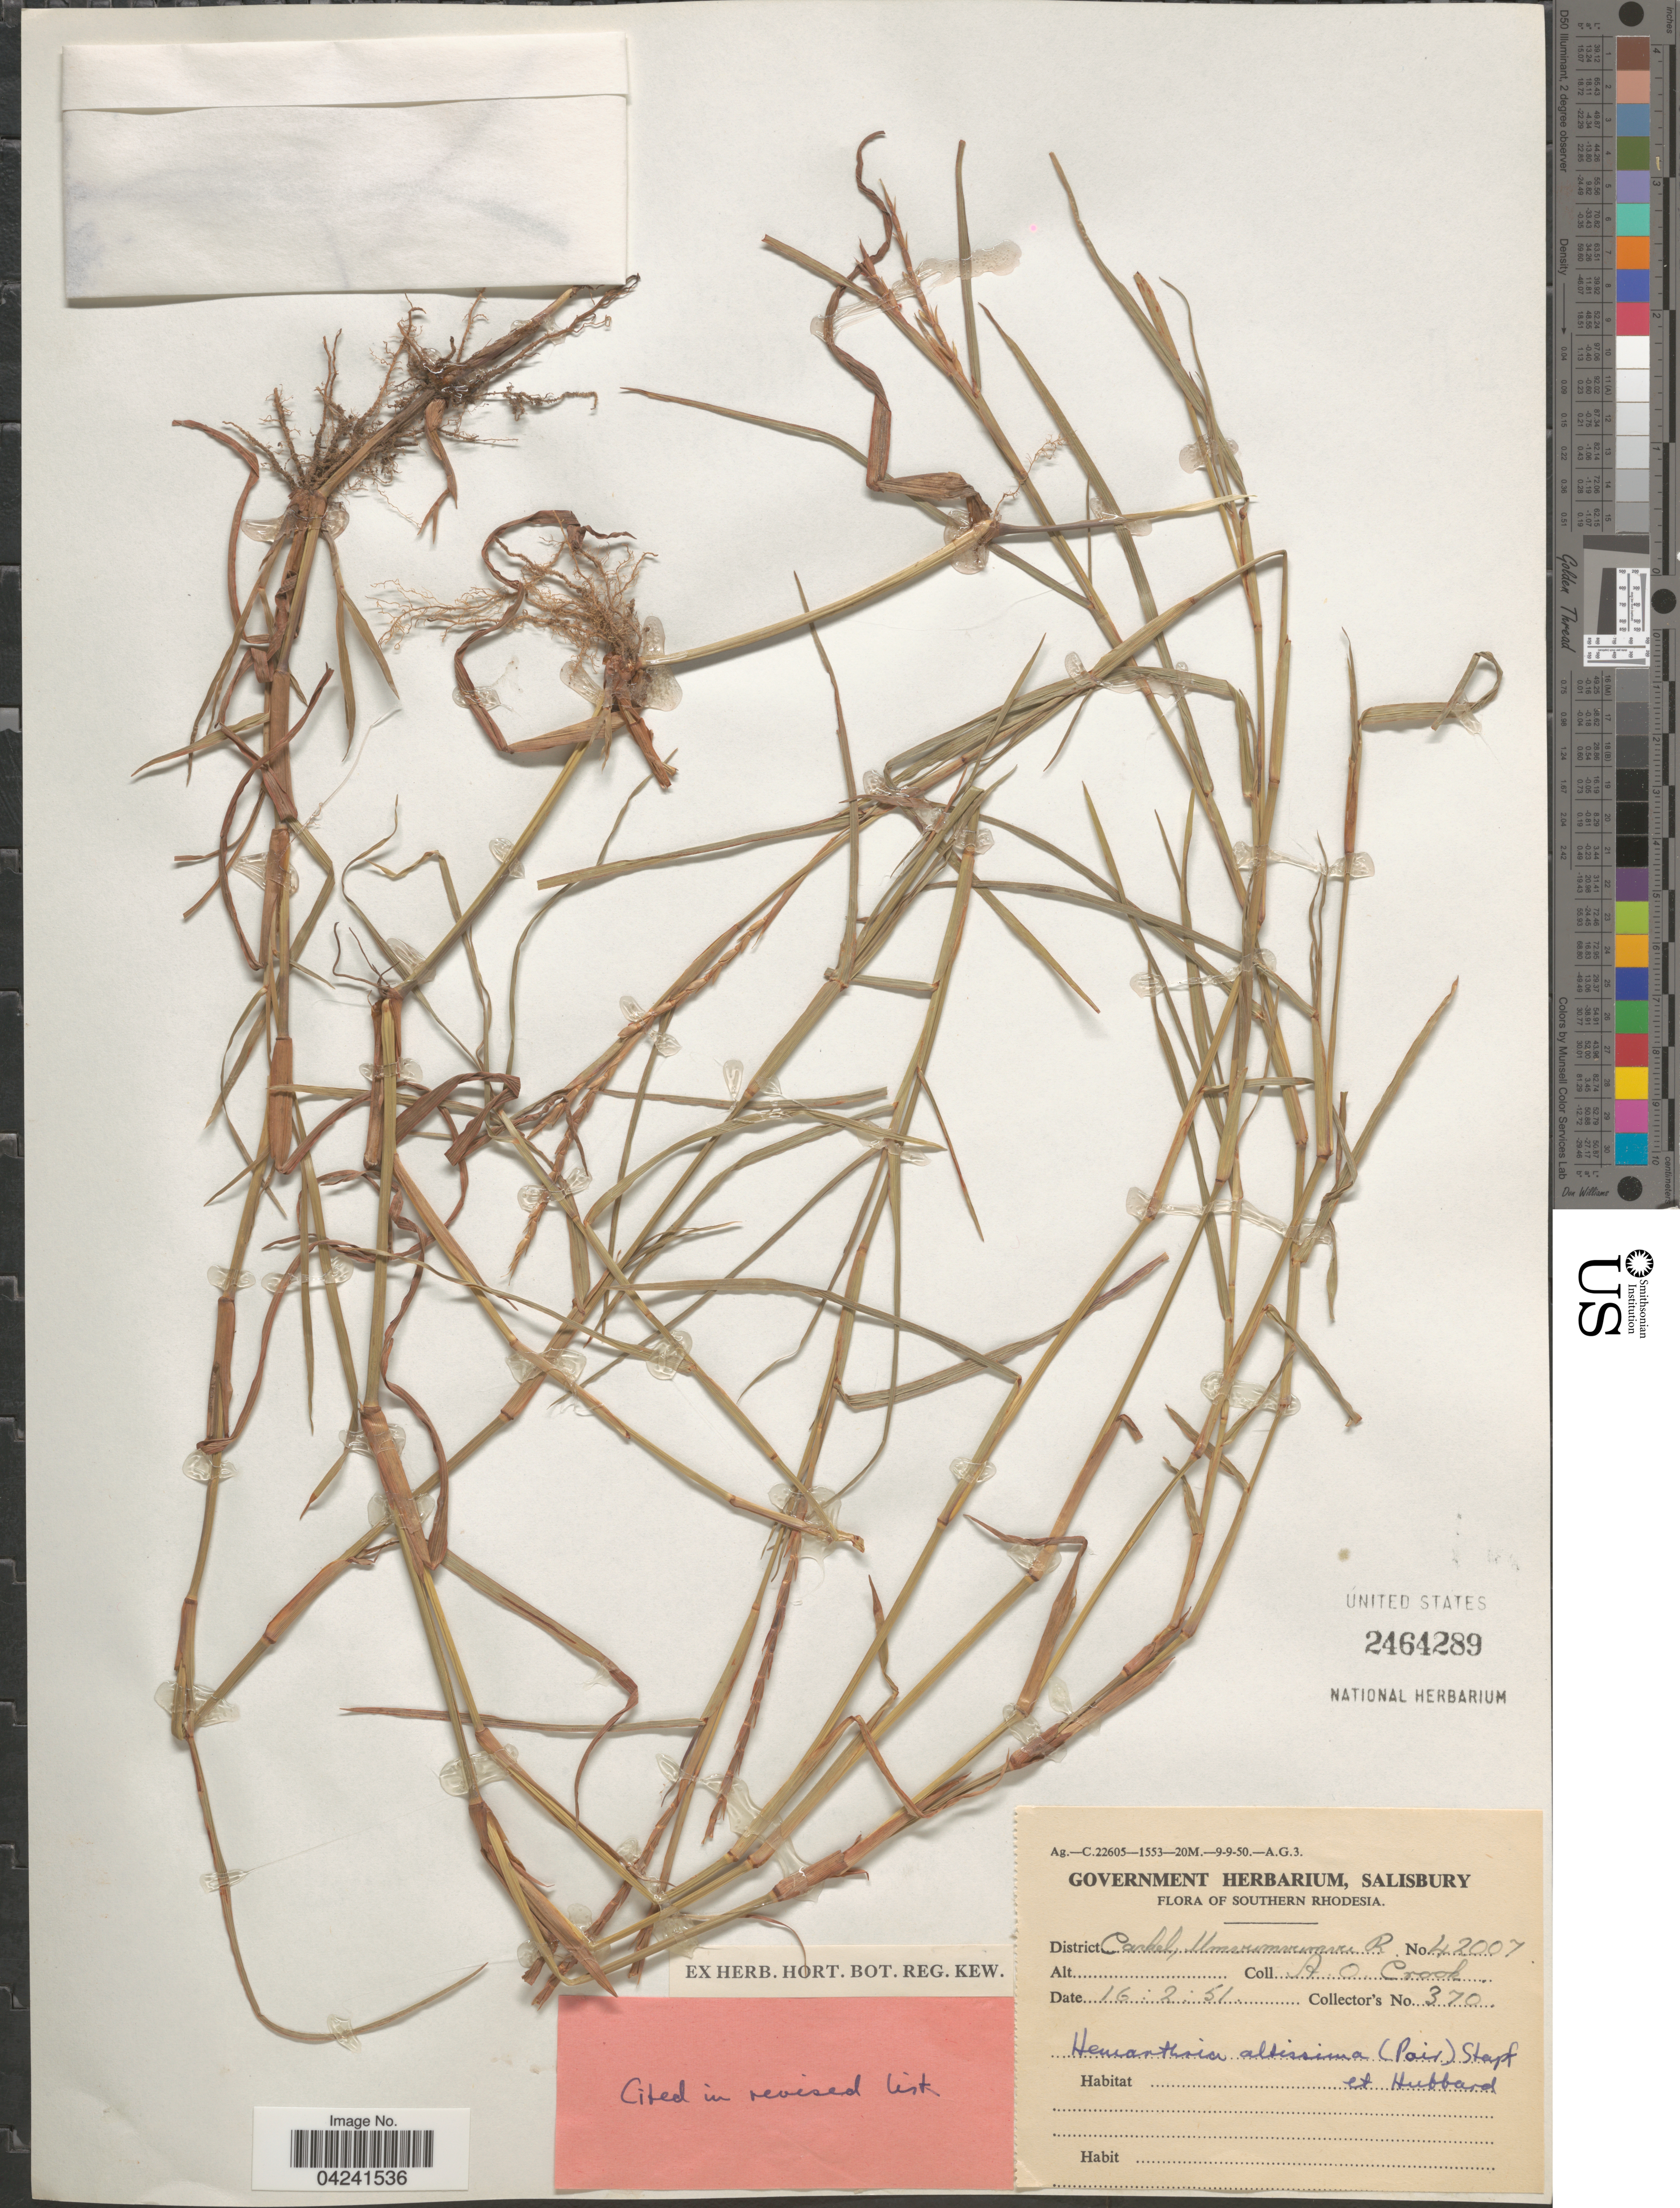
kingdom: Plantae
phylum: Tracheophyta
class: Liliopsida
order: Poales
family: Poaceae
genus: Hemarthria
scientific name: Hemarthria altissima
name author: (Poir.) Stapf & C. E. Hubb.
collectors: A. Crook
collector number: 370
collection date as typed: Transcribed d/m/y: 16/2/51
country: Zimbabwe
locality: Southern Rhodesia. District Carbel, Umvumvumvu R.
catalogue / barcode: US 2464289